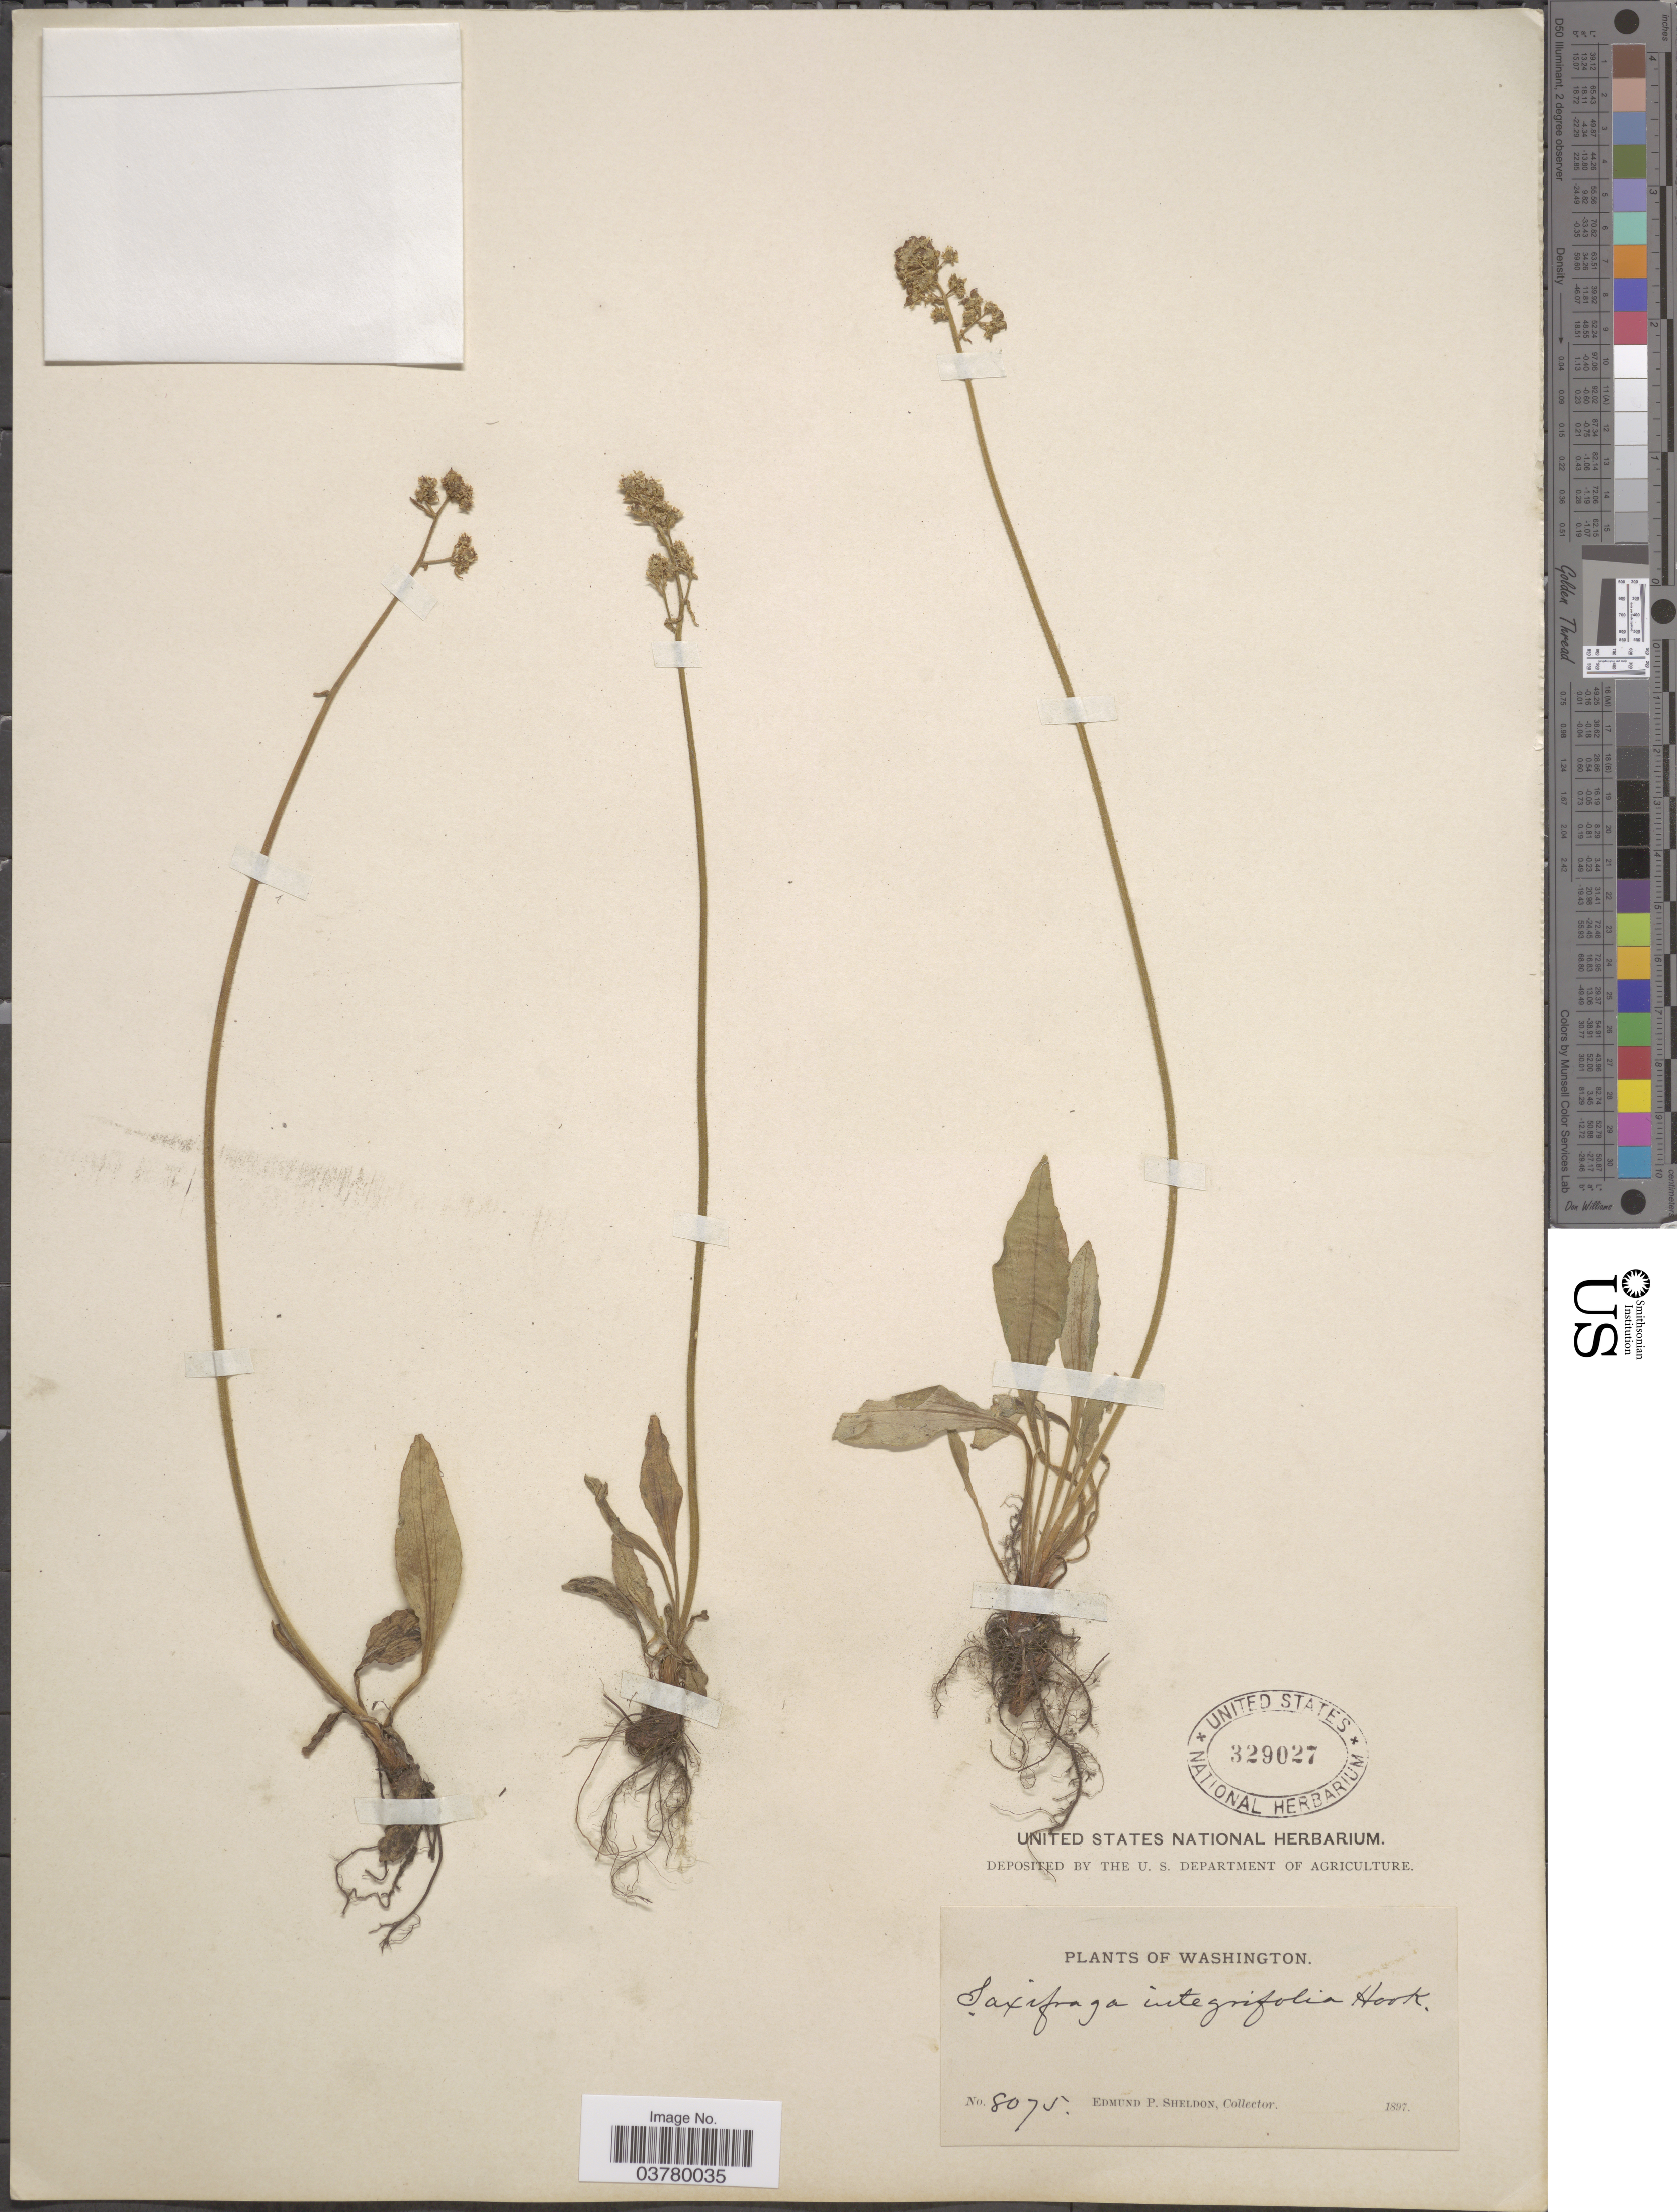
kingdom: Plantae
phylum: Tracheophyta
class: Magnoliopsida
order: Saxifragales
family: Saxifragaceae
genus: Micranthes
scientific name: Micranthes integrifolia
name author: (Hook.) Small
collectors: E. P. Sheldon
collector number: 8075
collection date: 1897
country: United States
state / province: Washington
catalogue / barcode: US 329027